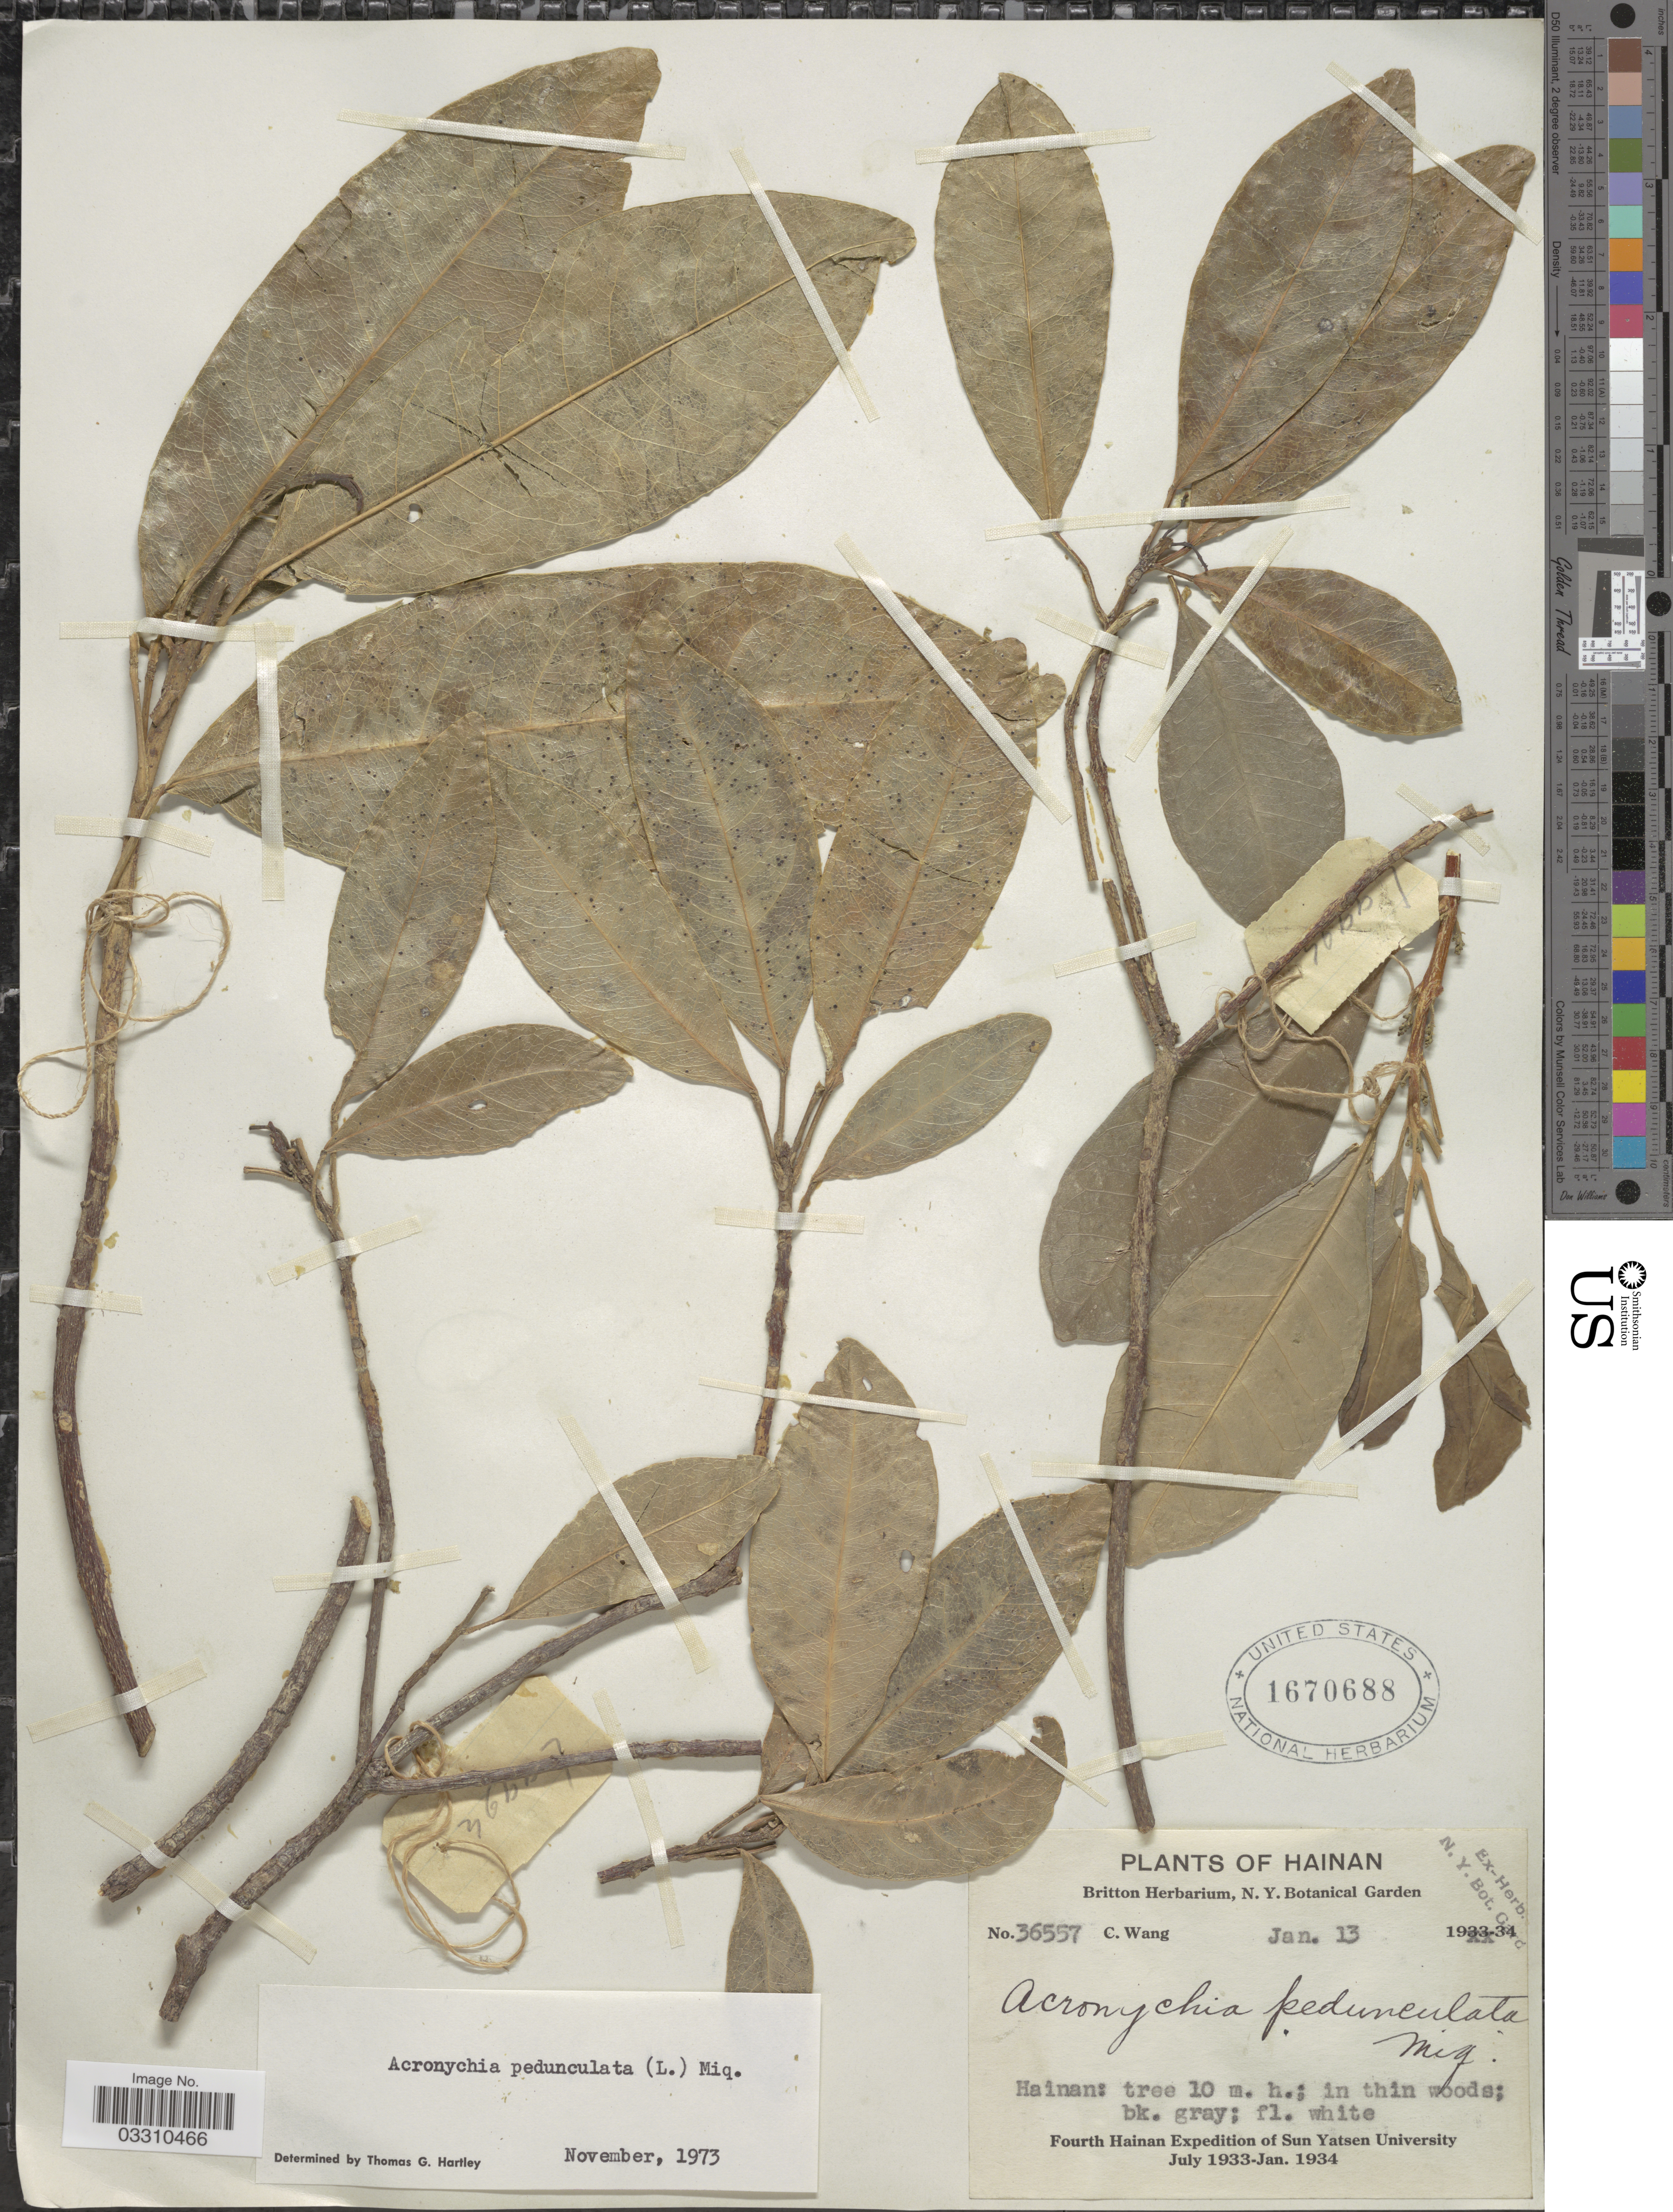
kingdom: Plantae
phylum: Tracheophyta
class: Magnoliopsida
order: Sapindales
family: Rutaceae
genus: Acronychia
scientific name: Acronychia pedunculata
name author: (L.) Miq.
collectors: C. Wang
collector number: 36557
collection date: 1934-01-13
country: China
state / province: Hainan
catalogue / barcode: US 1670688